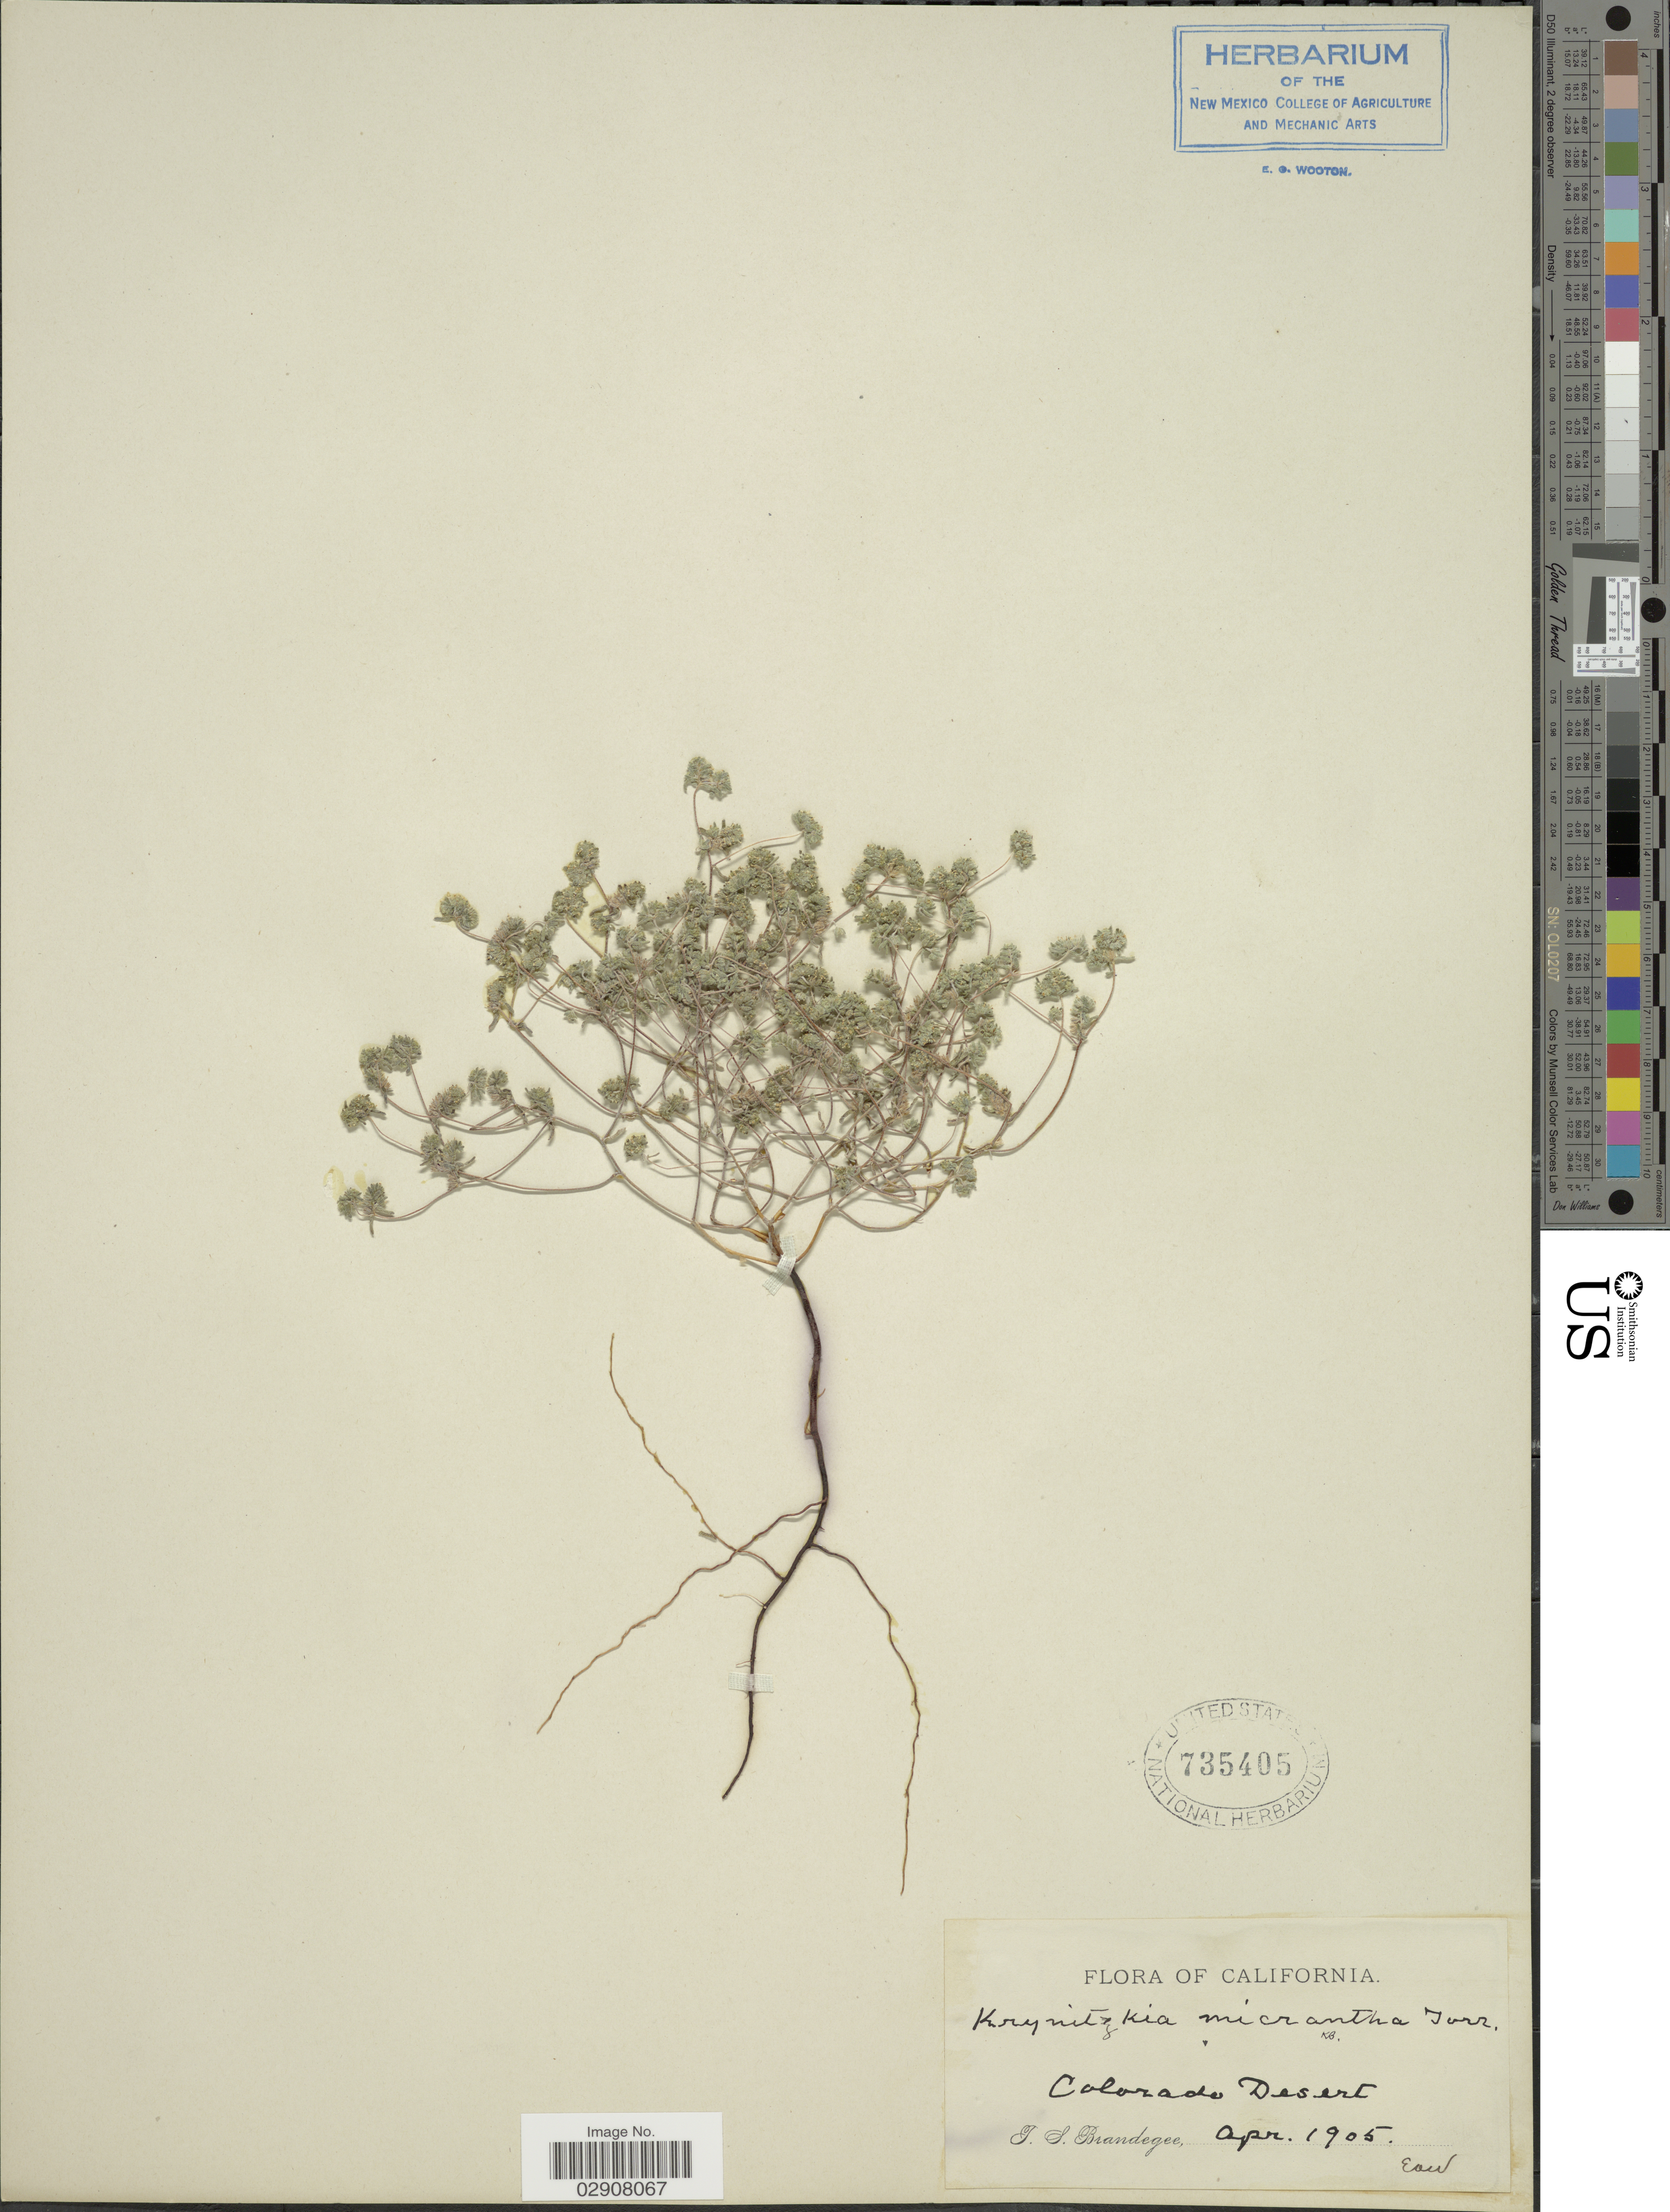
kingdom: Plantae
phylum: Tracheophyta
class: Magnoliopsida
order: Boraginales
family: Boraginaceae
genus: Cryptantha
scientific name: Cryptantha micrantha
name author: (Torr.) I.M. Johnst.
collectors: J. S. Brandegee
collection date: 1905-04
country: United States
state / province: California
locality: Colorado Desert.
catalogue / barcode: US 735405